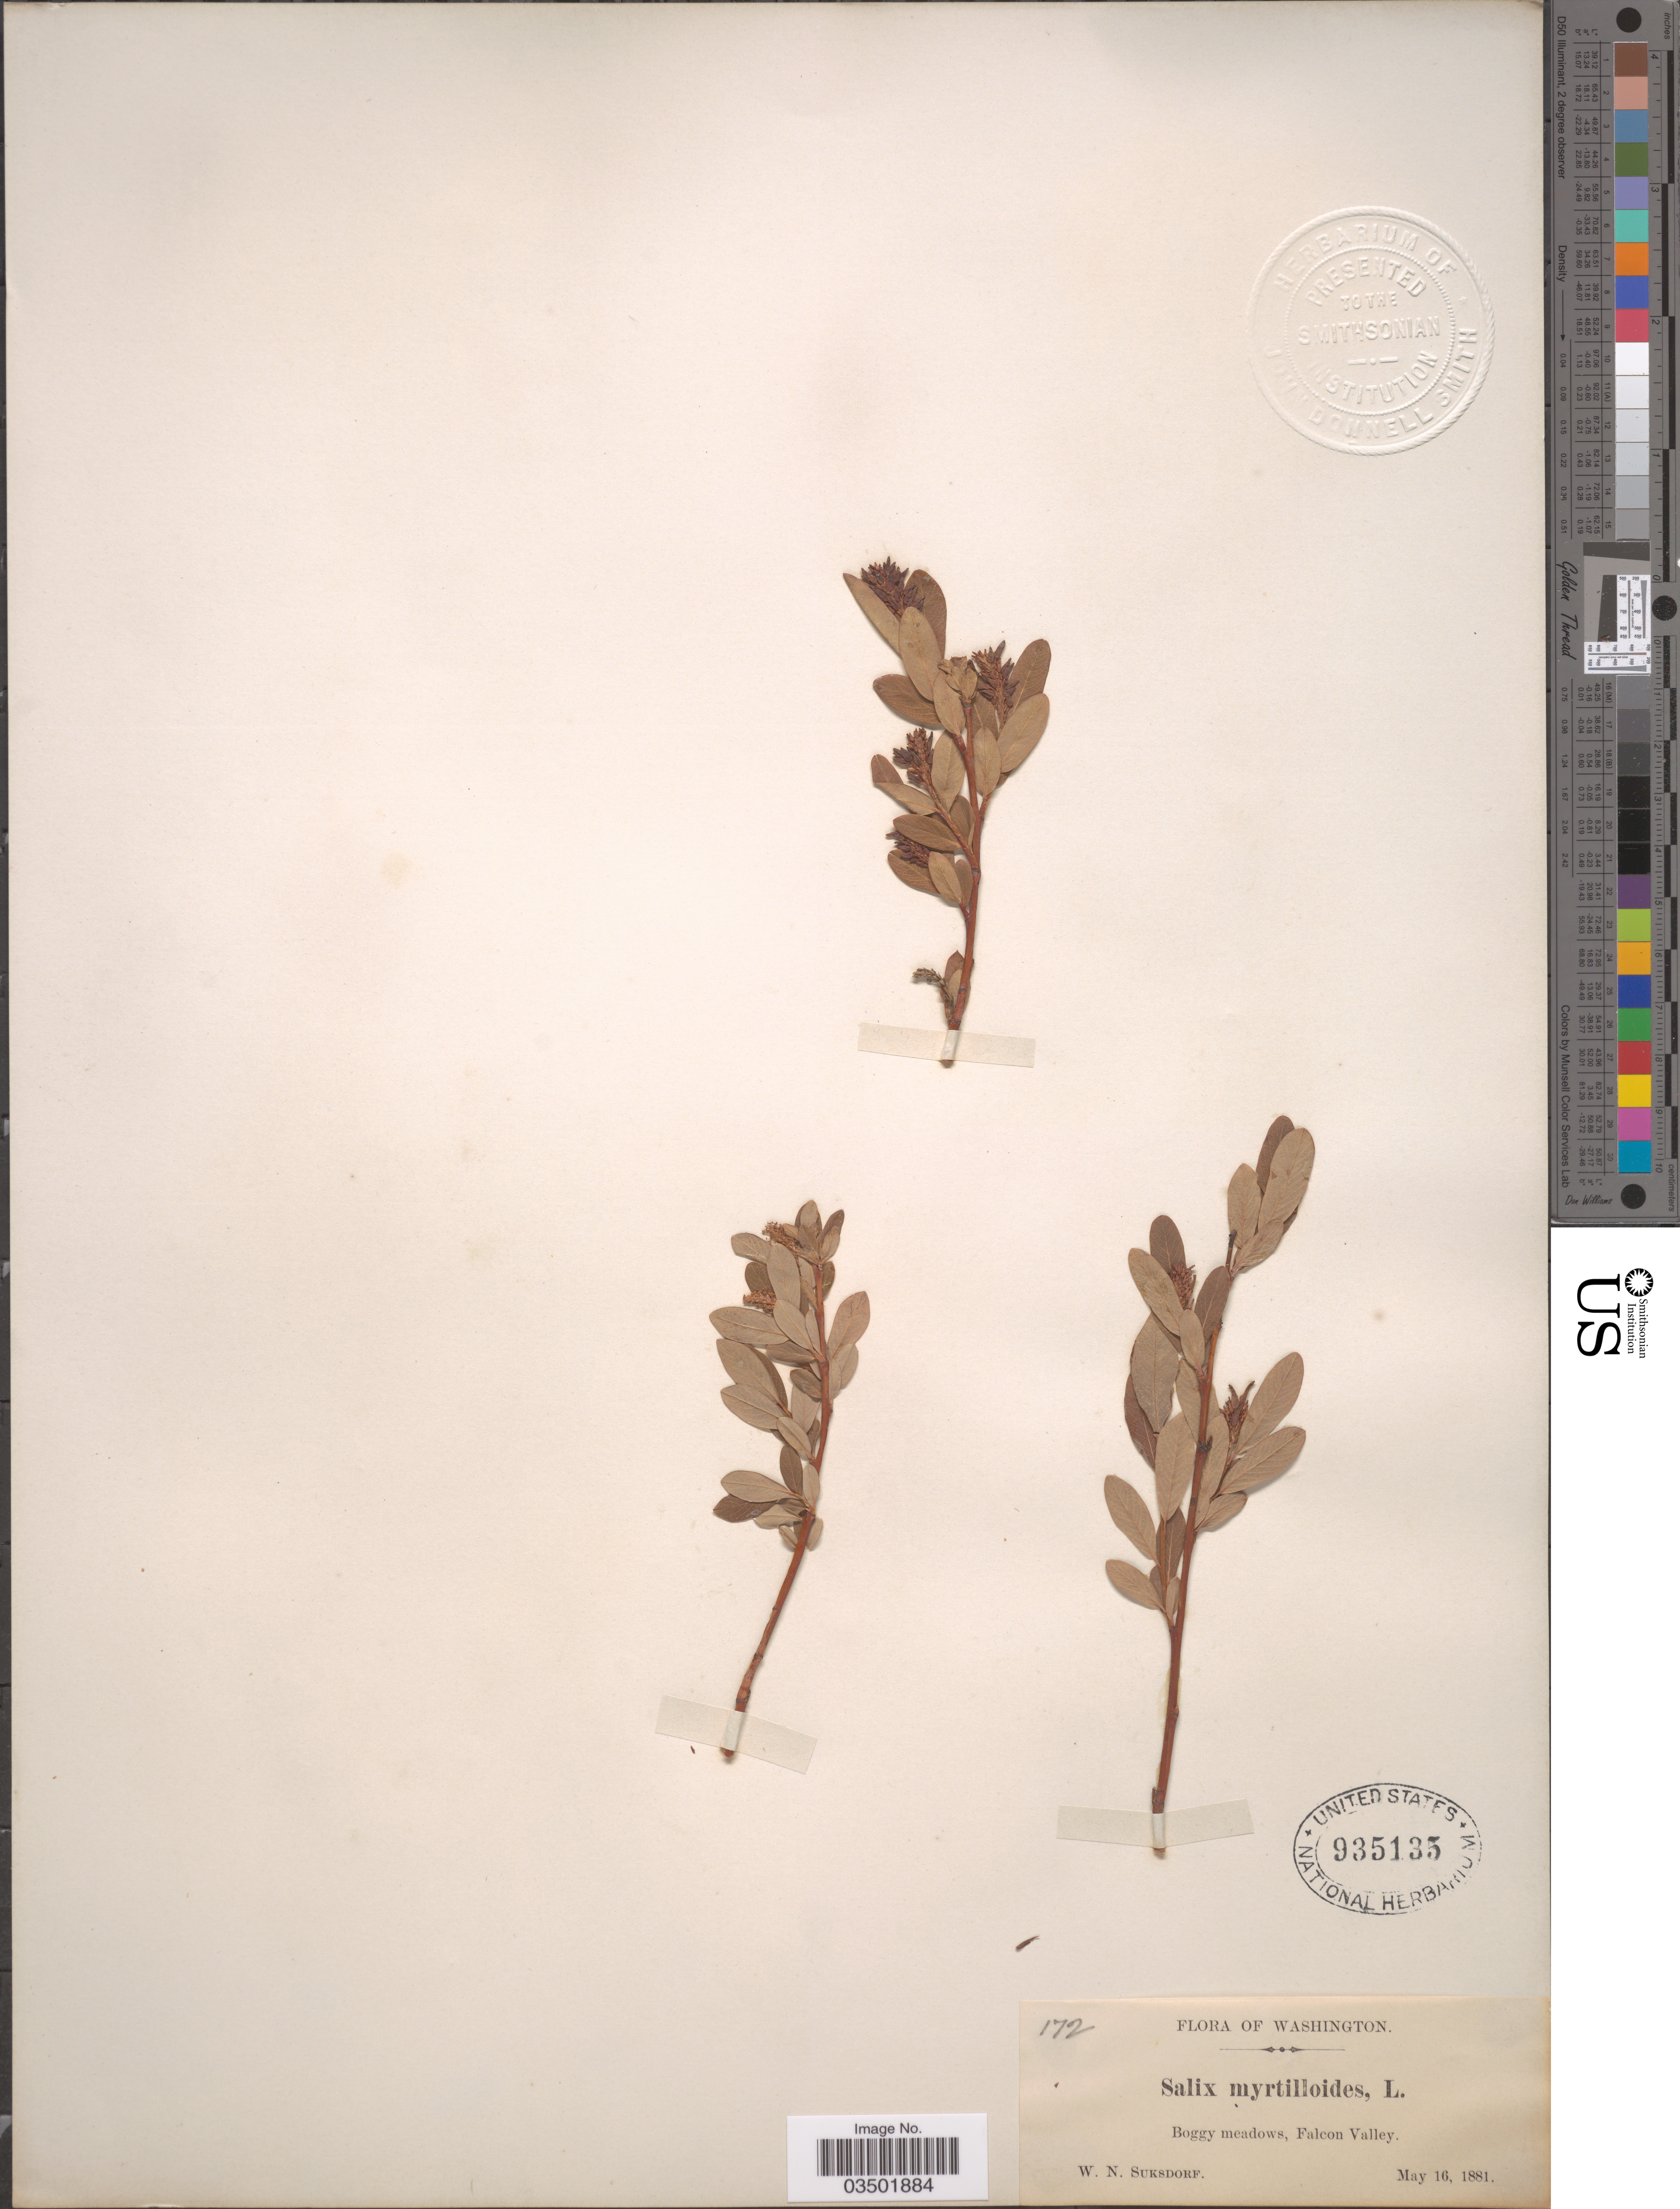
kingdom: Plantae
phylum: Tracheophyta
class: Magnoliopsida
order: Malpighiales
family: Salicaceae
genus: Salix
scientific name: Salix pedicellaris var. hypoglauca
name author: Fernald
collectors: W. N. Suksdorf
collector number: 172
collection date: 1991-05-16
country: United States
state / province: Washington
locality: Boggy meadows, Falcon Valley.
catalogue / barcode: US 935135